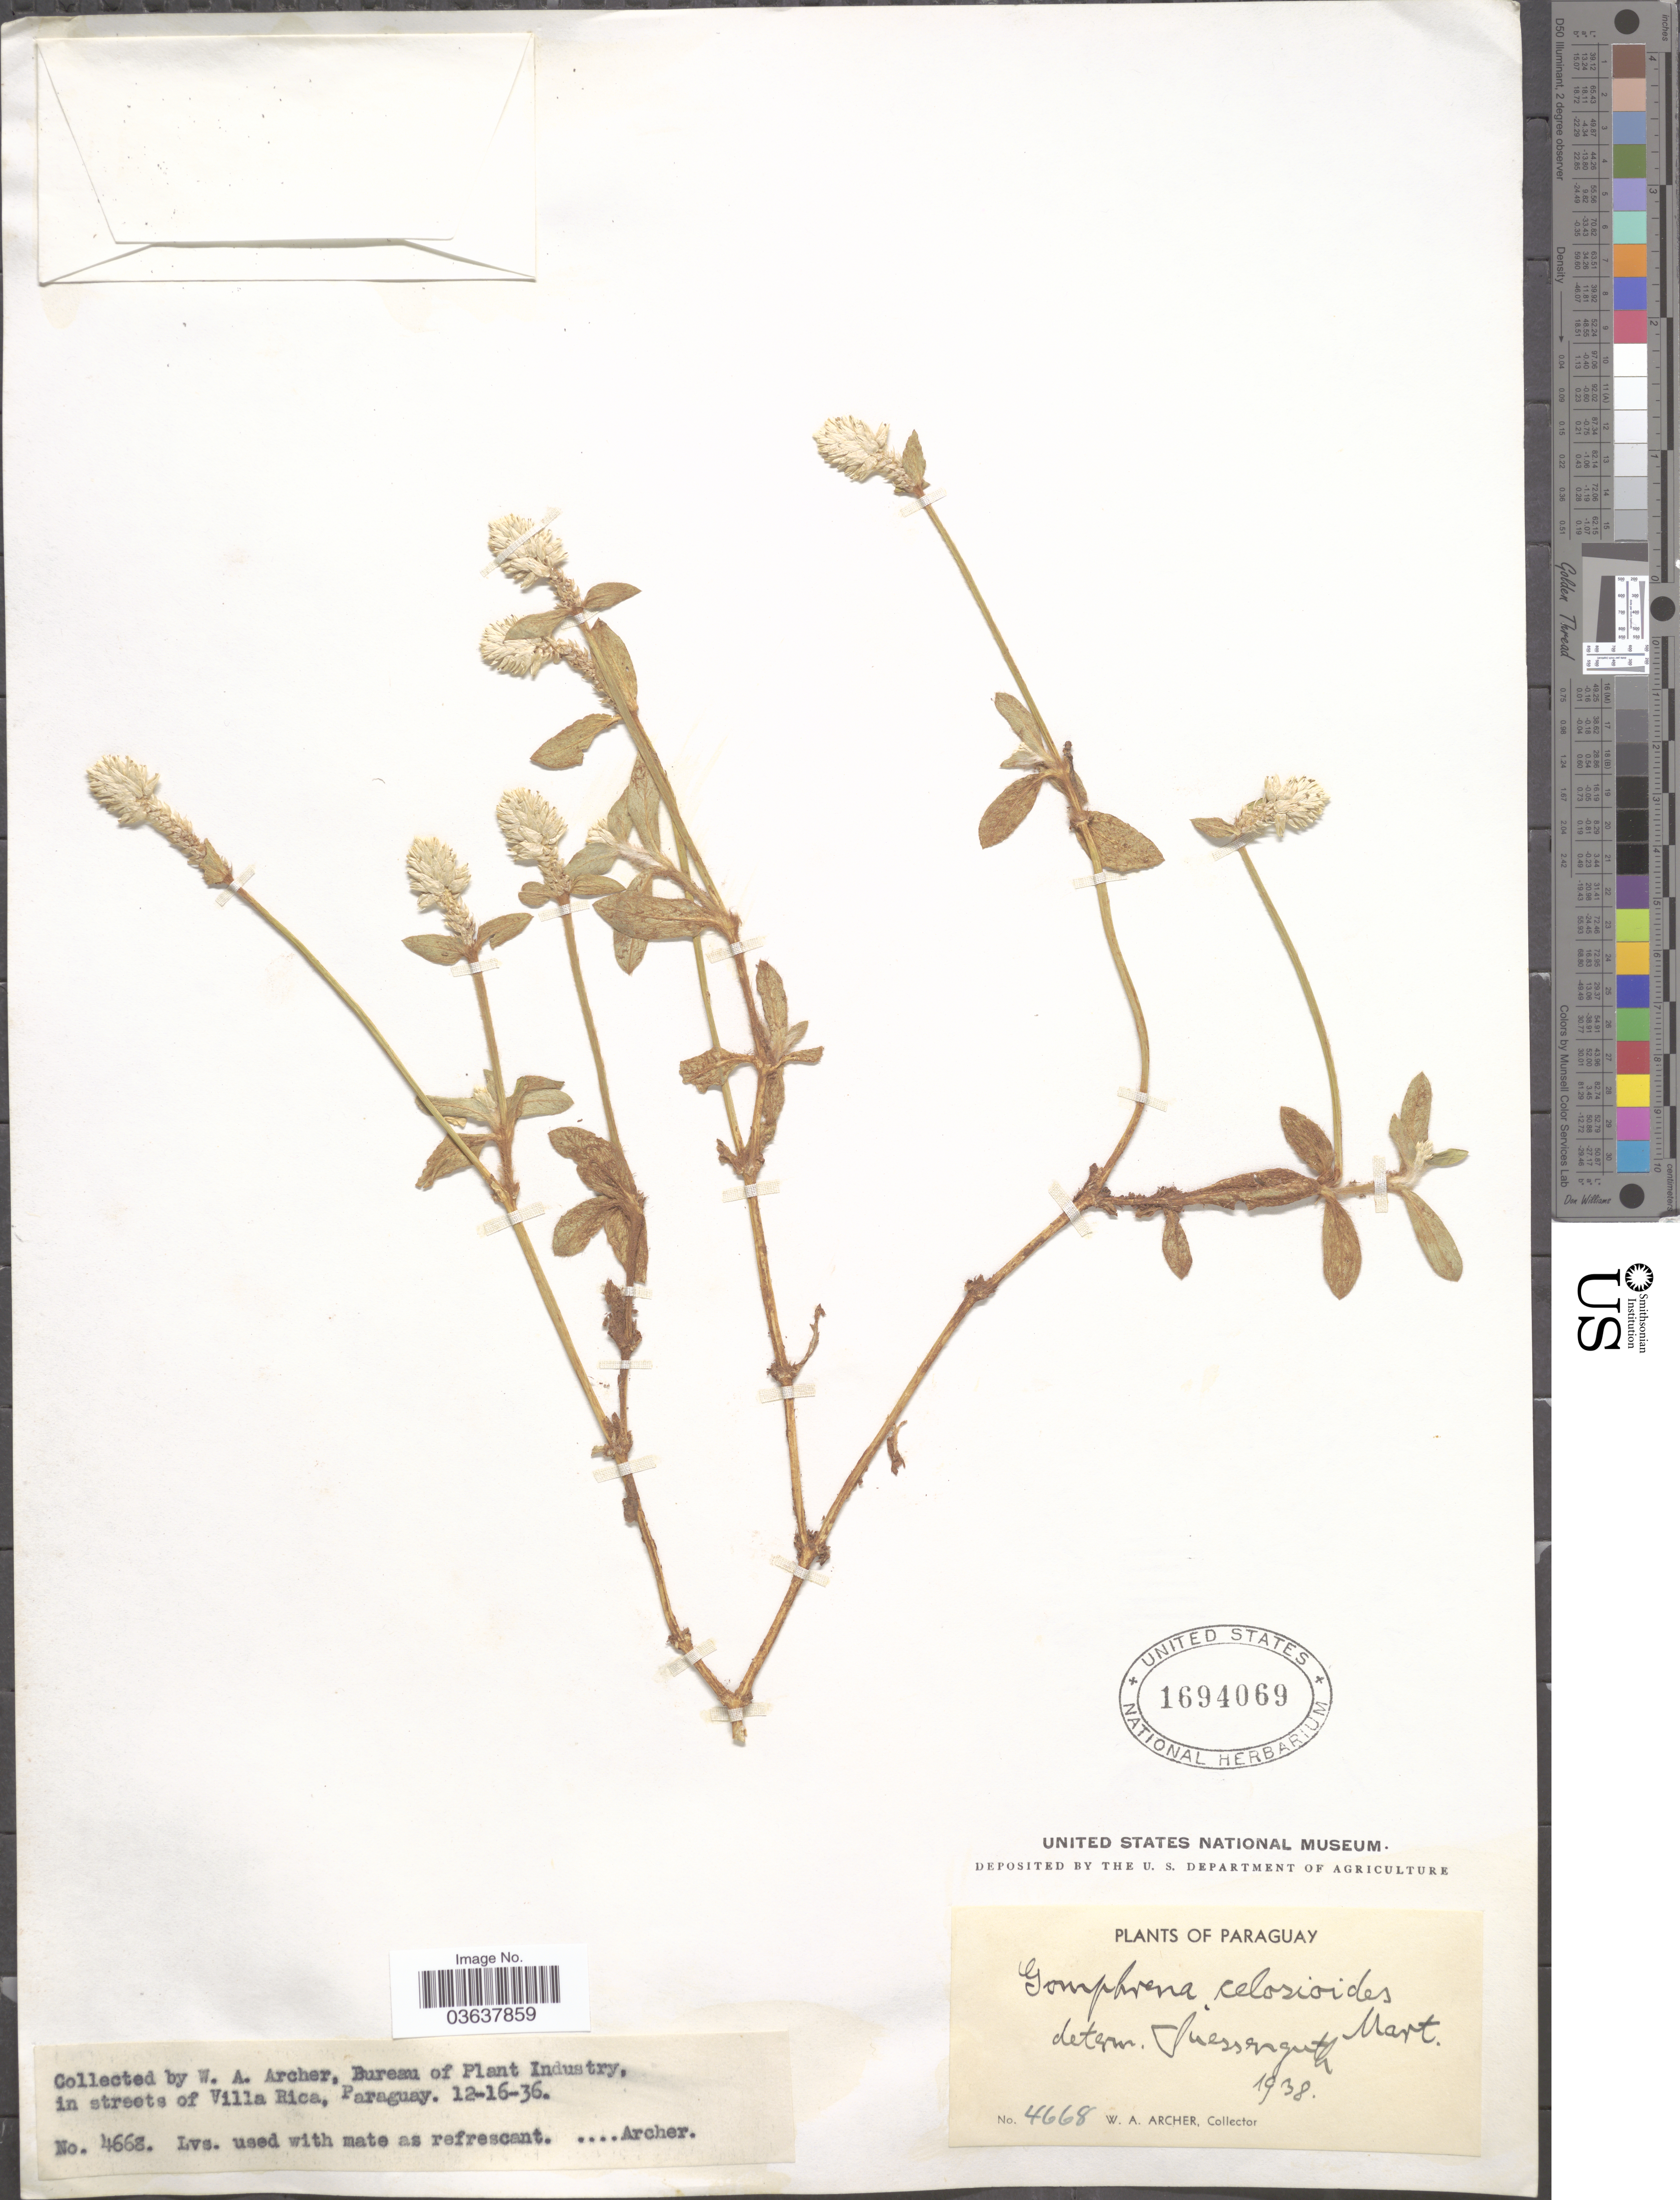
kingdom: Plantae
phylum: Tracheophyta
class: Magnoliopsida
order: Caryophyllales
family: Amaranthaceae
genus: Gomphrena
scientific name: Gomphrena celosioides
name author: Mart.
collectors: W. Archer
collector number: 4668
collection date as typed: Transcribed d/m/y: 16/12/36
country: Paraguay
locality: In streets of Villa Rica.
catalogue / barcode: US 1694069